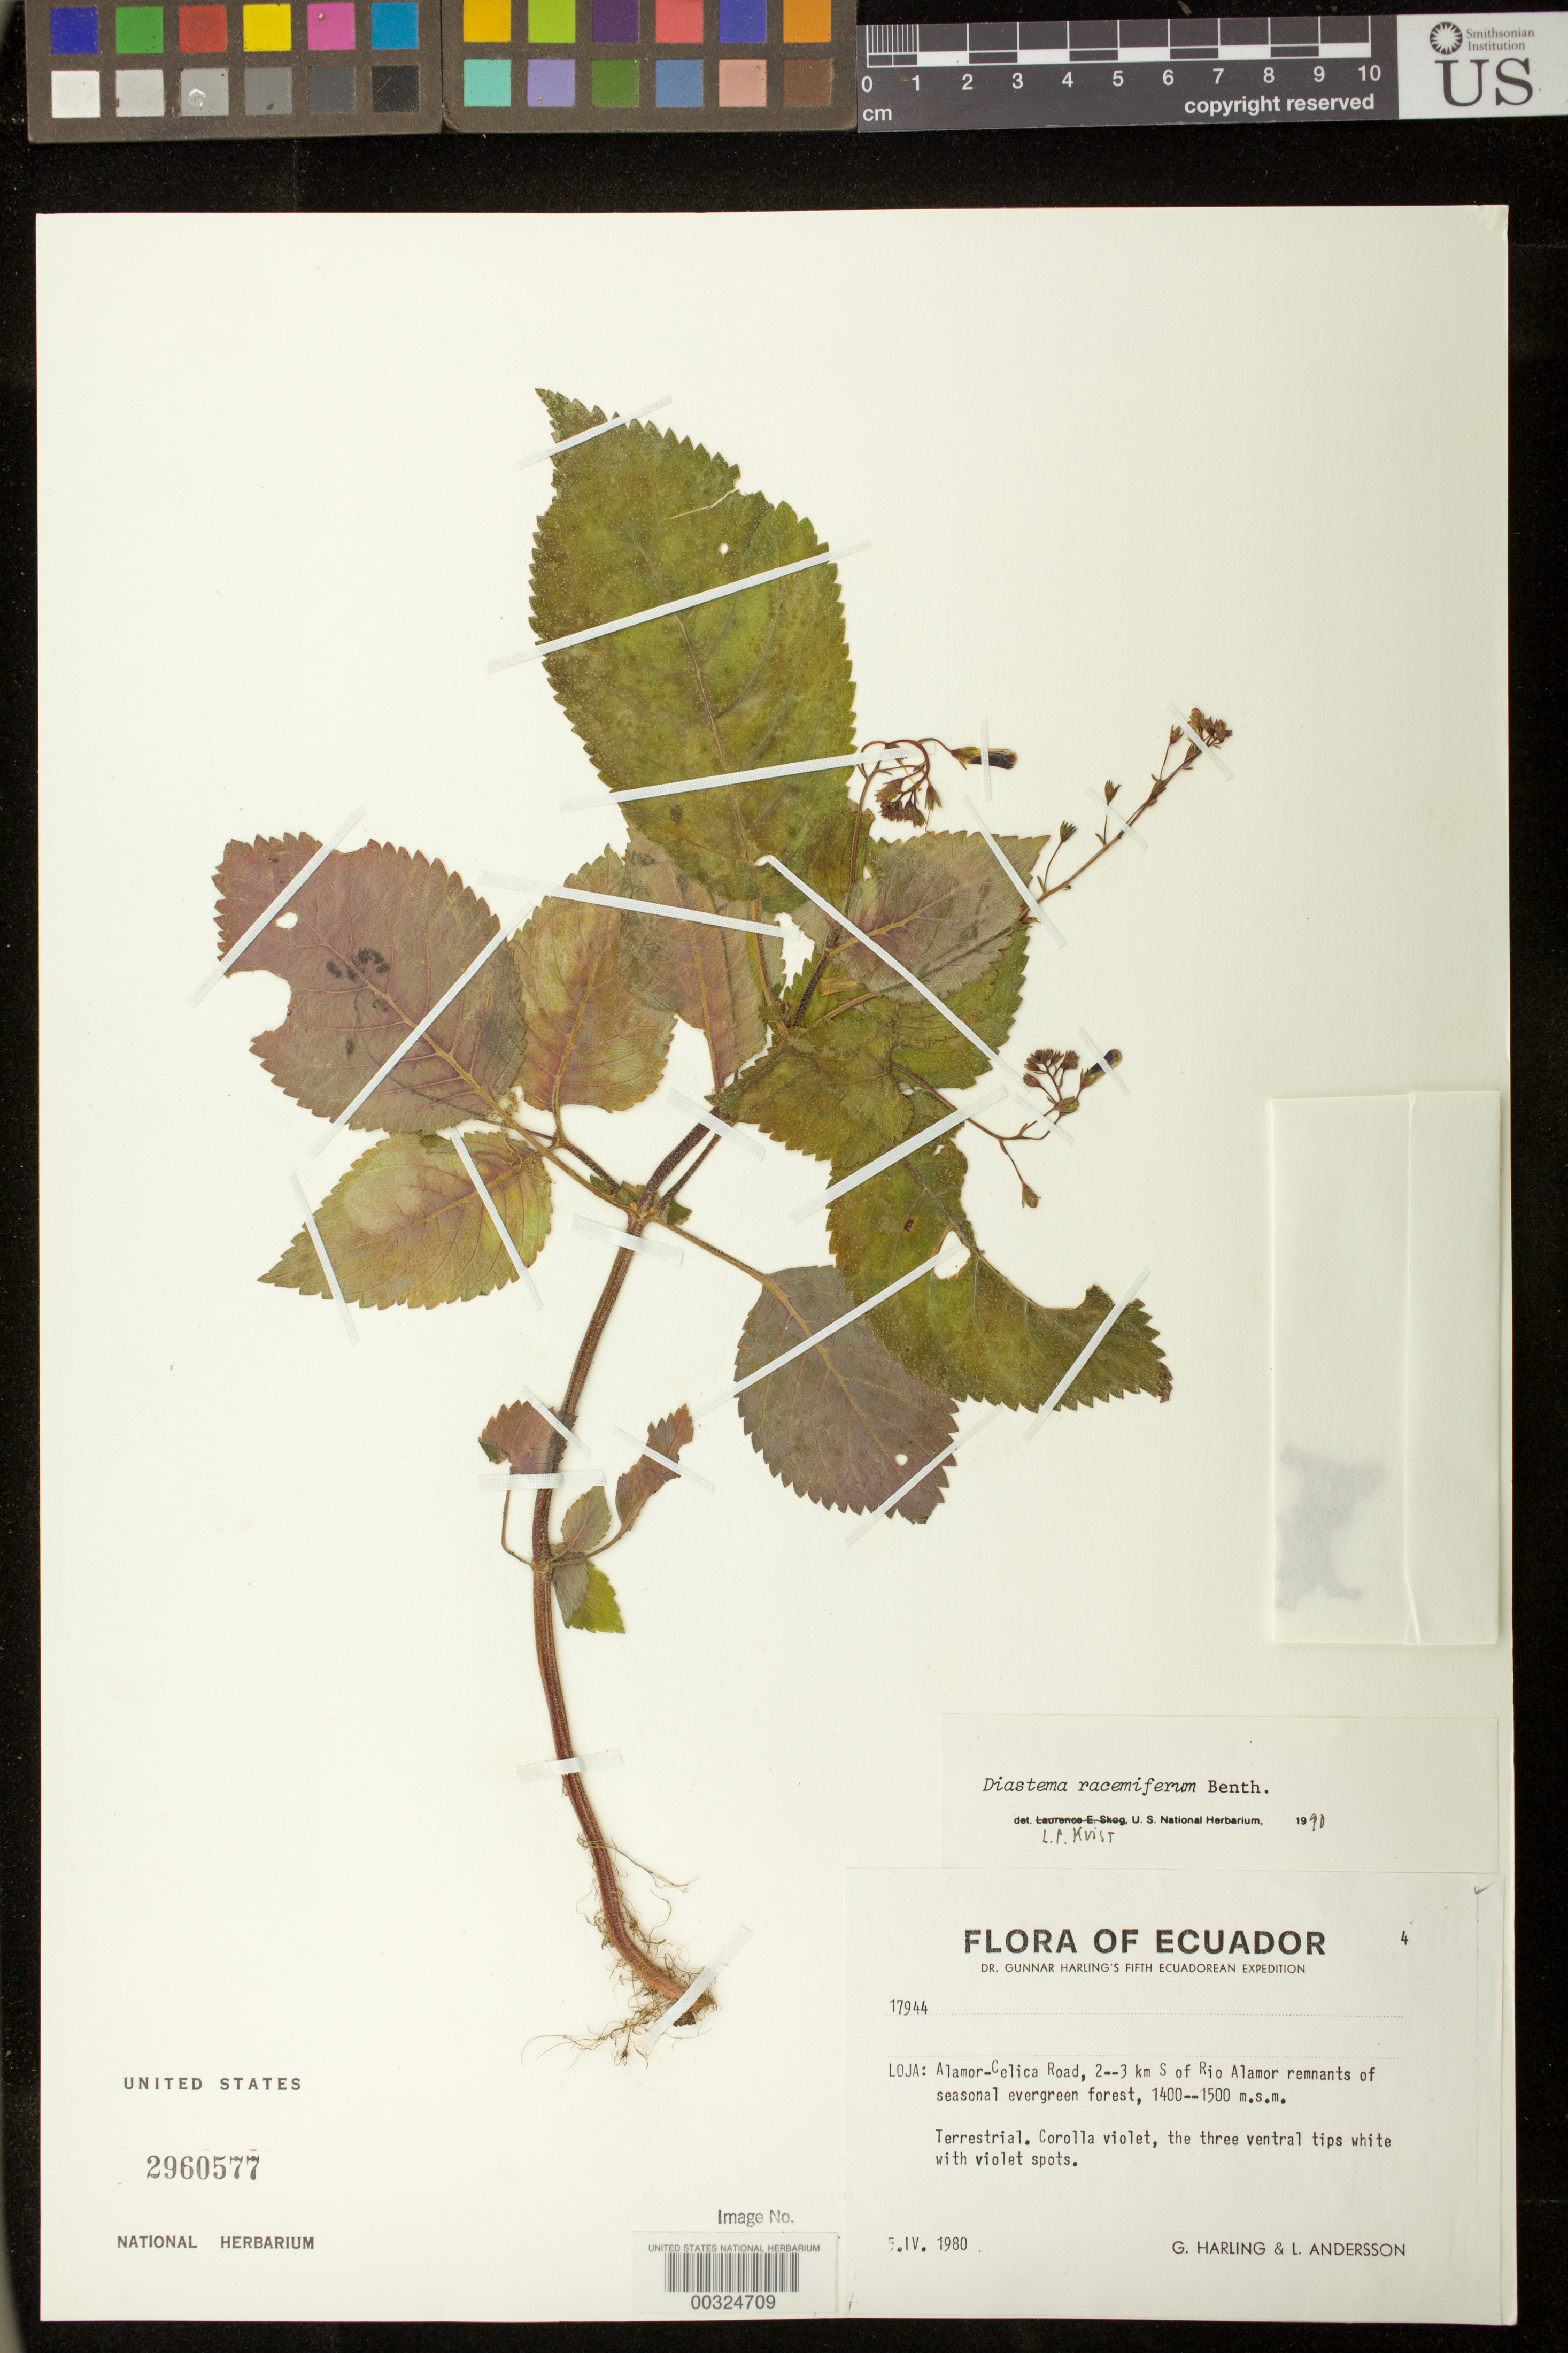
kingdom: Plantae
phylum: Tracheophyta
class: Magnoliopsida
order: Lamiales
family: Gesneriaceae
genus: Diastema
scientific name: Diastema racemiferum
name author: Benth.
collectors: G. Harling & L. Andersson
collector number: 17944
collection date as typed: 05 Apr 1980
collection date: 1980-04-05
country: Ecuador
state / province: Loja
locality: Alamor-Celica road, 2-3 km S of Rio Alamor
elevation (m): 1400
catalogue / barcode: US 2960577